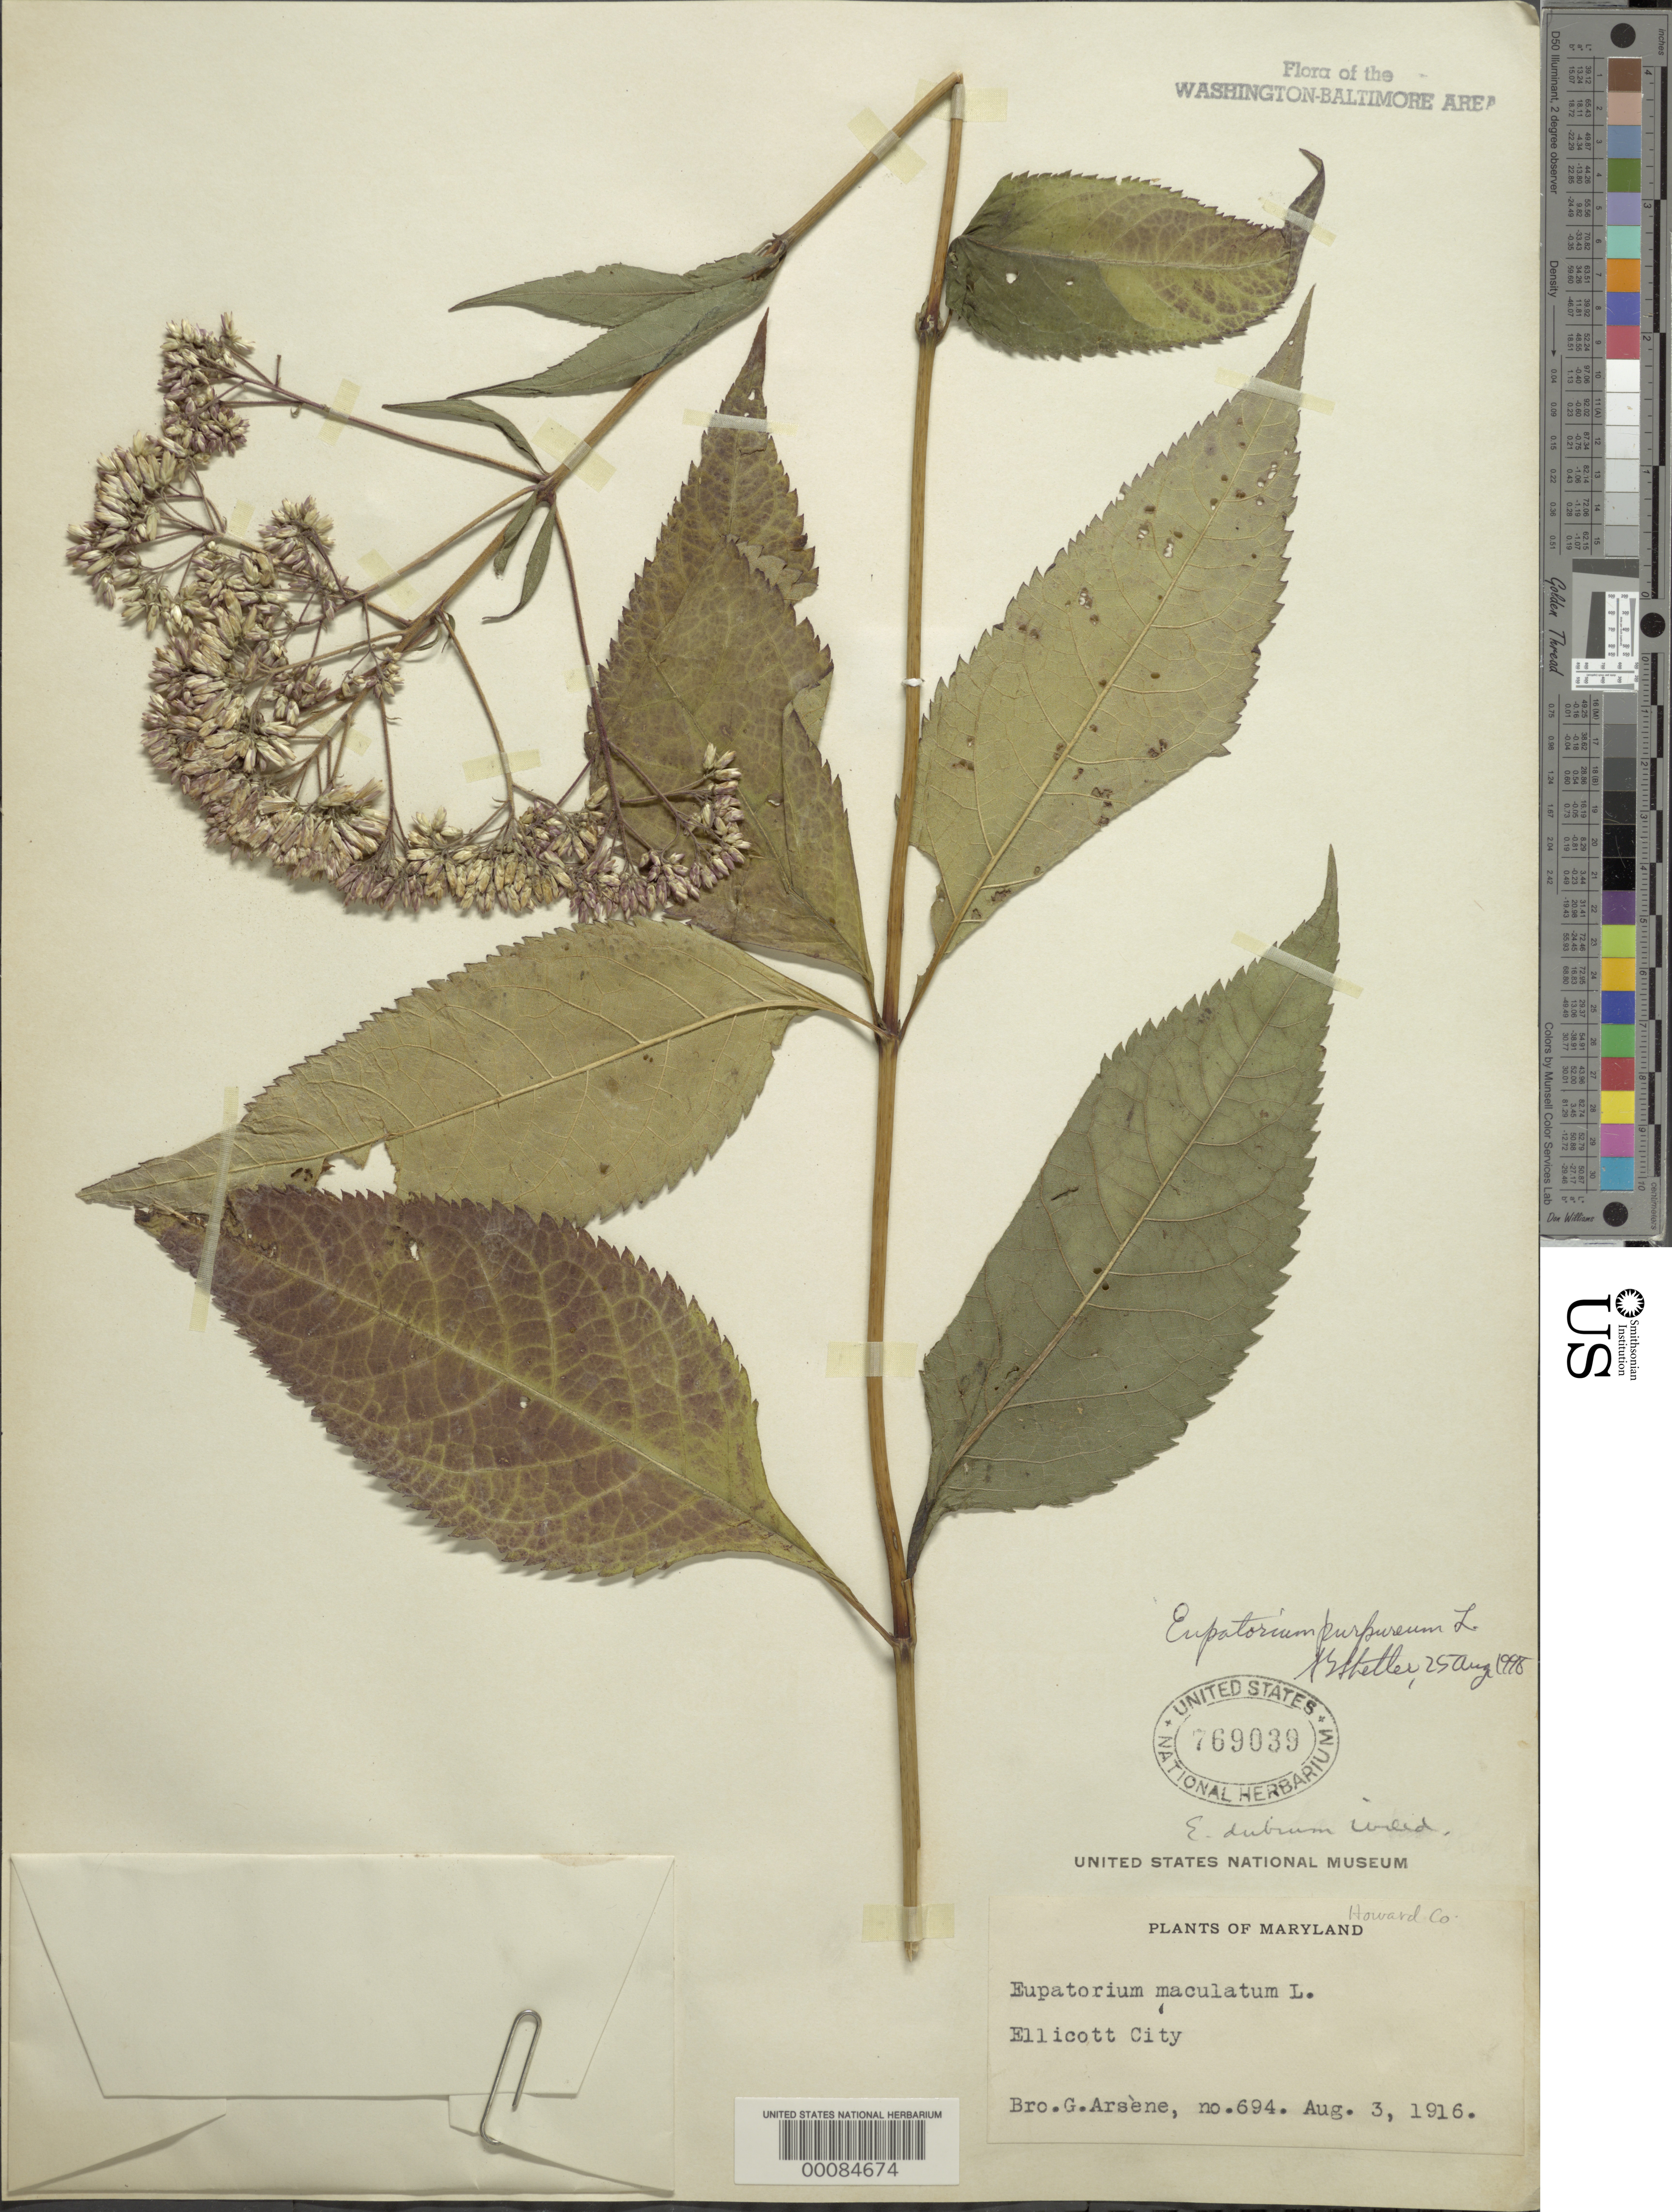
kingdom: Plantae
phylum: Tracheophyta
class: Magnoliopsida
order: Asterales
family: Asteraceae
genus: Eupatorium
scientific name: Eupatorium purpureum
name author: (L.) E.E. Lamont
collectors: Bro. G. Arsène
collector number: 694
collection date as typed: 03 Aug 1916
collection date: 1916-08-03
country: United States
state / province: Maryland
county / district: Howard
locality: Ellicott City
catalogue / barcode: US 769039